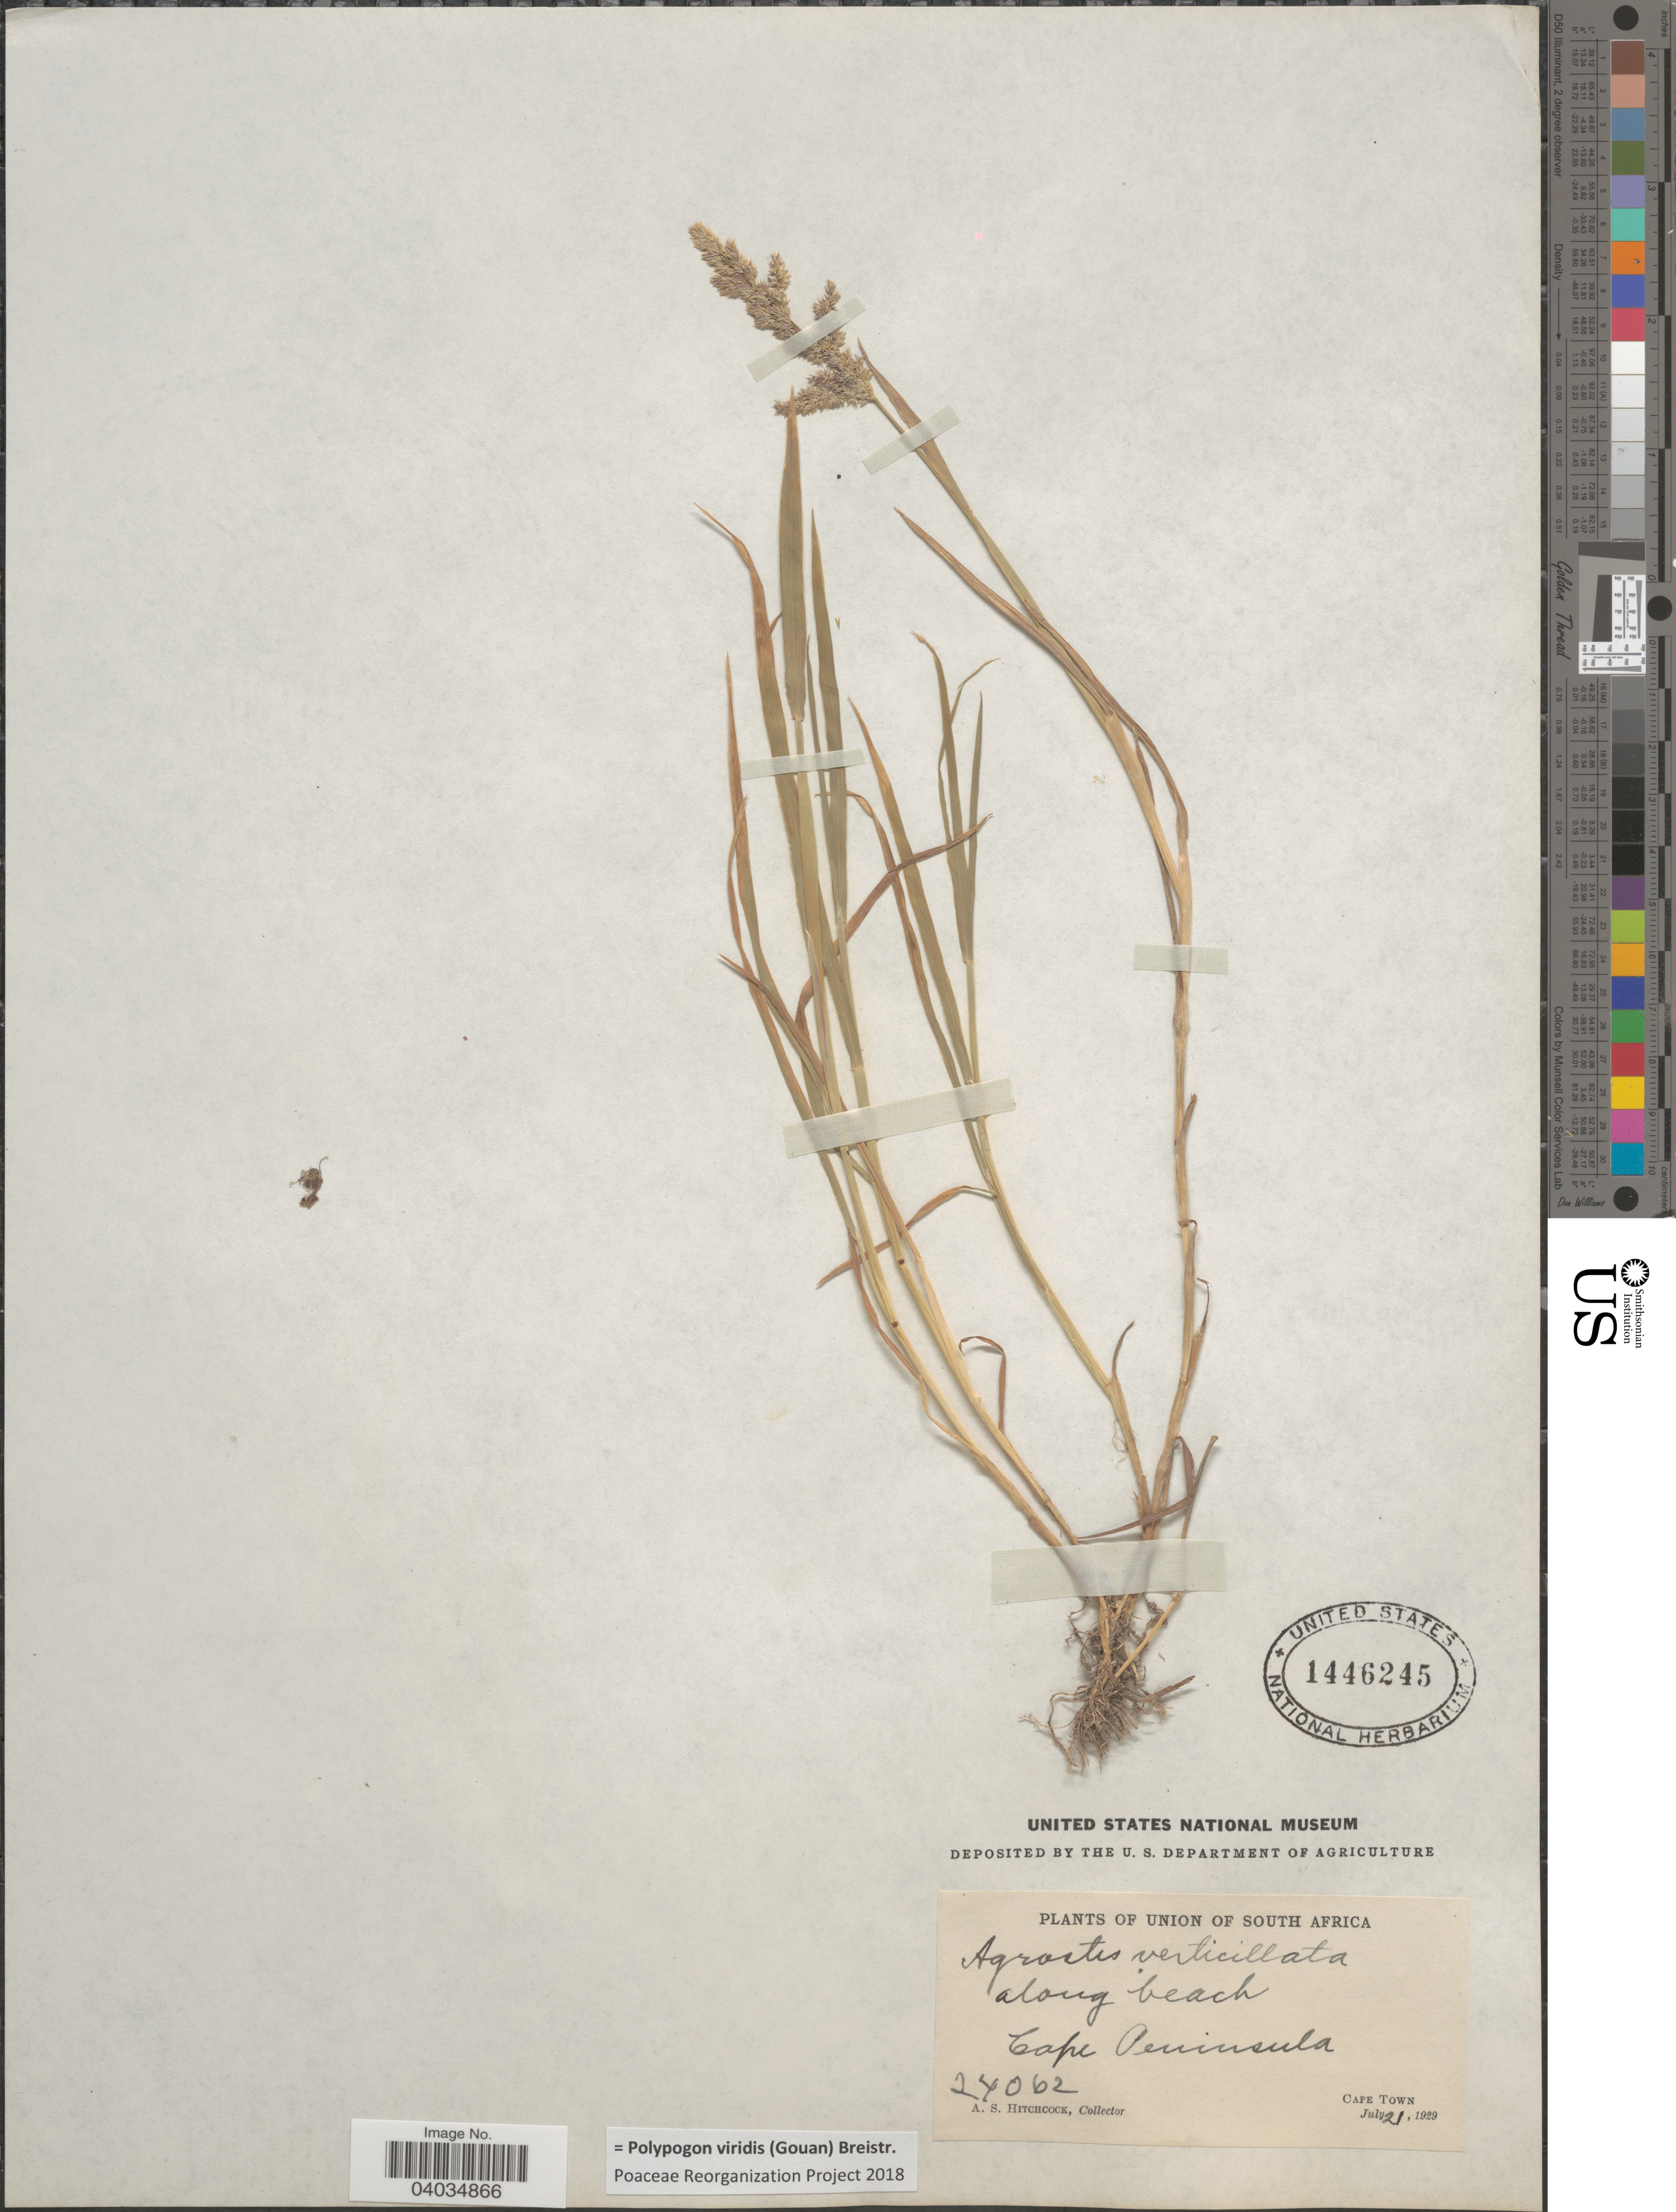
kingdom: Plantae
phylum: Tracheophyta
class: Liliopsida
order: Poales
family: Poaceae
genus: Polypogon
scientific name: Polypogon viridis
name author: (Gouan) Breistroffer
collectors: A. S. Hitchcock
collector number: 24062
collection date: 1929-07-21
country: South Africa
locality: Union of South Africa. Along beach Cape Peninsula. Cape Town.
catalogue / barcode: US 1446245